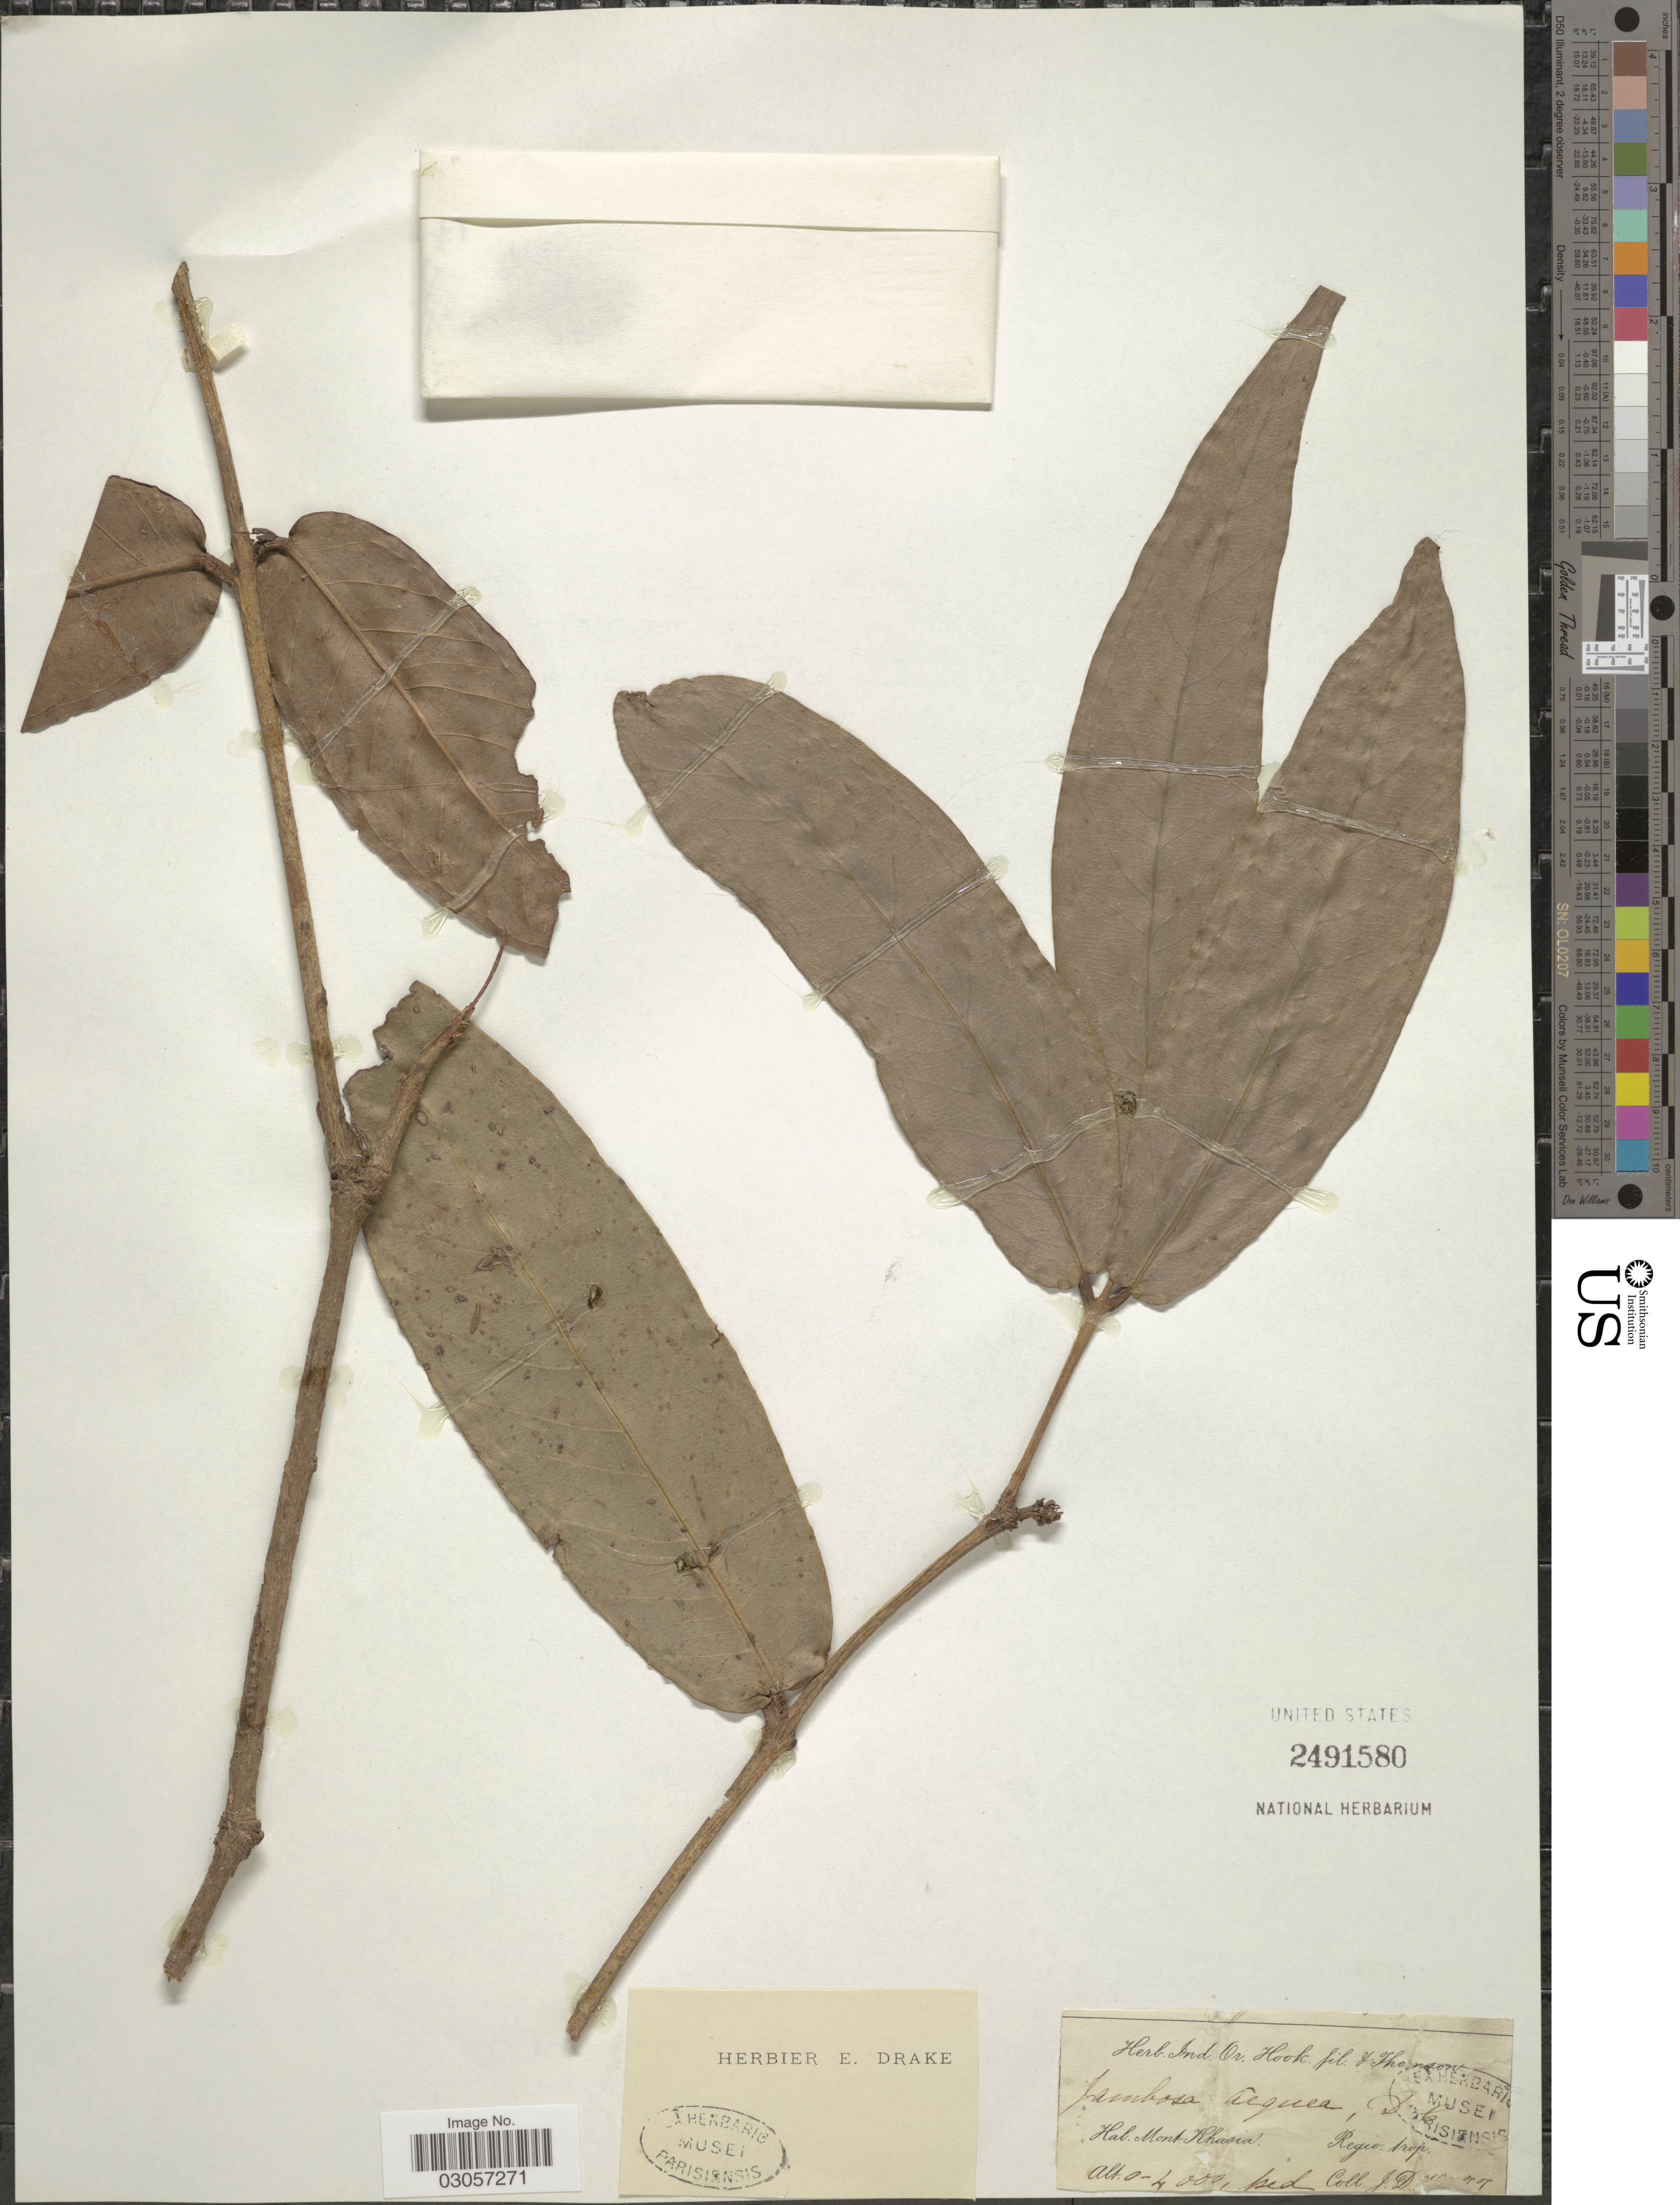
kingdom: Plantae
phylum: Tracheophyta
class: Magnoliopsida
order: Myrtales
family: Myrtaceae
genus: Syzygium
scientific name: Syzygium aqueum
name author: (Burm. f.) Altson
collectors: J. D. Hooker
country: India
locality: Mont. Khasia, Regio trop.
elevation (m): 0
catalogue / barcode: US 2491580